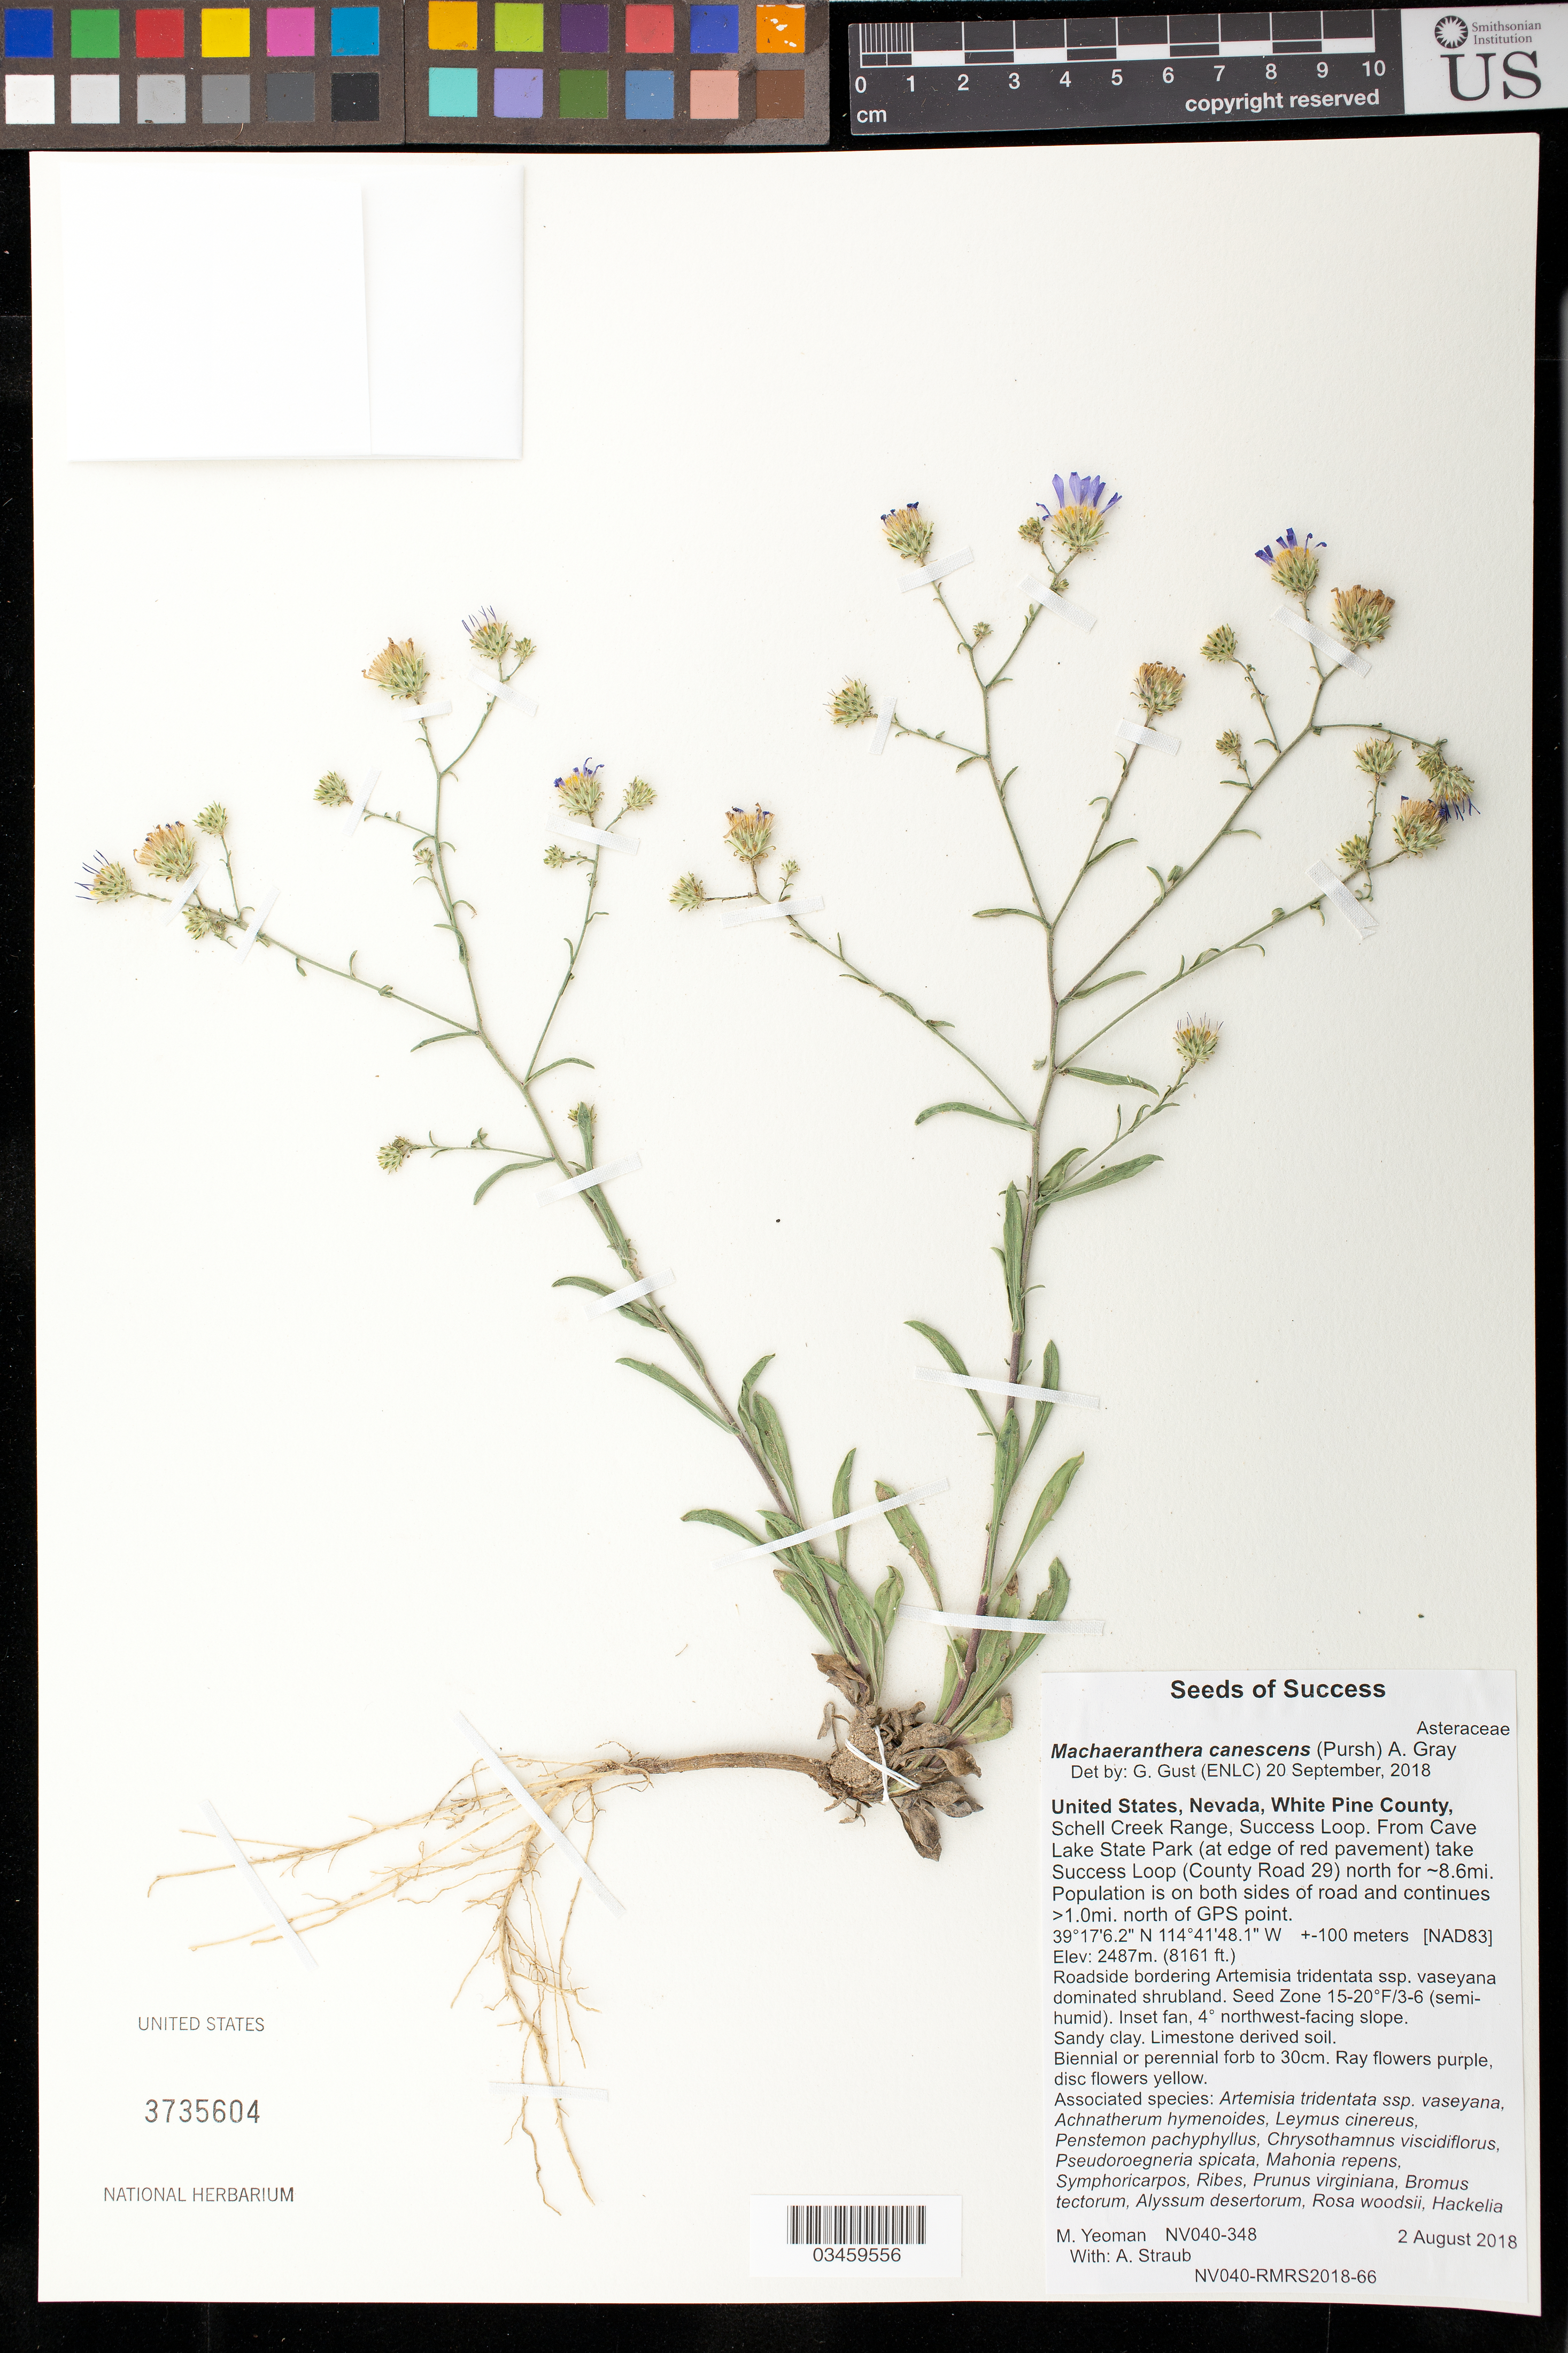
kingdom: Plantae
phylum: Tracheophyta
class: Magnoliopsida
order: Asterales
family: Asteraceae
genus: Machaeranthera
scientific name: Machaeranthera canescens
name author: (Pursh) A. Gray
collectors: M. Yeoman & A. Straub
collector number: NV040-348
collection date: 2018-08-02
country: United States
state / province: Nevada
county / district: White Pine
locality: Schell Creek Range, Success Loop, from Cave Lake Park take Success Loop (County Rd 29) N for 8.6 mi.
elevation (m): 2487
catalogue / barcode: US 3735604